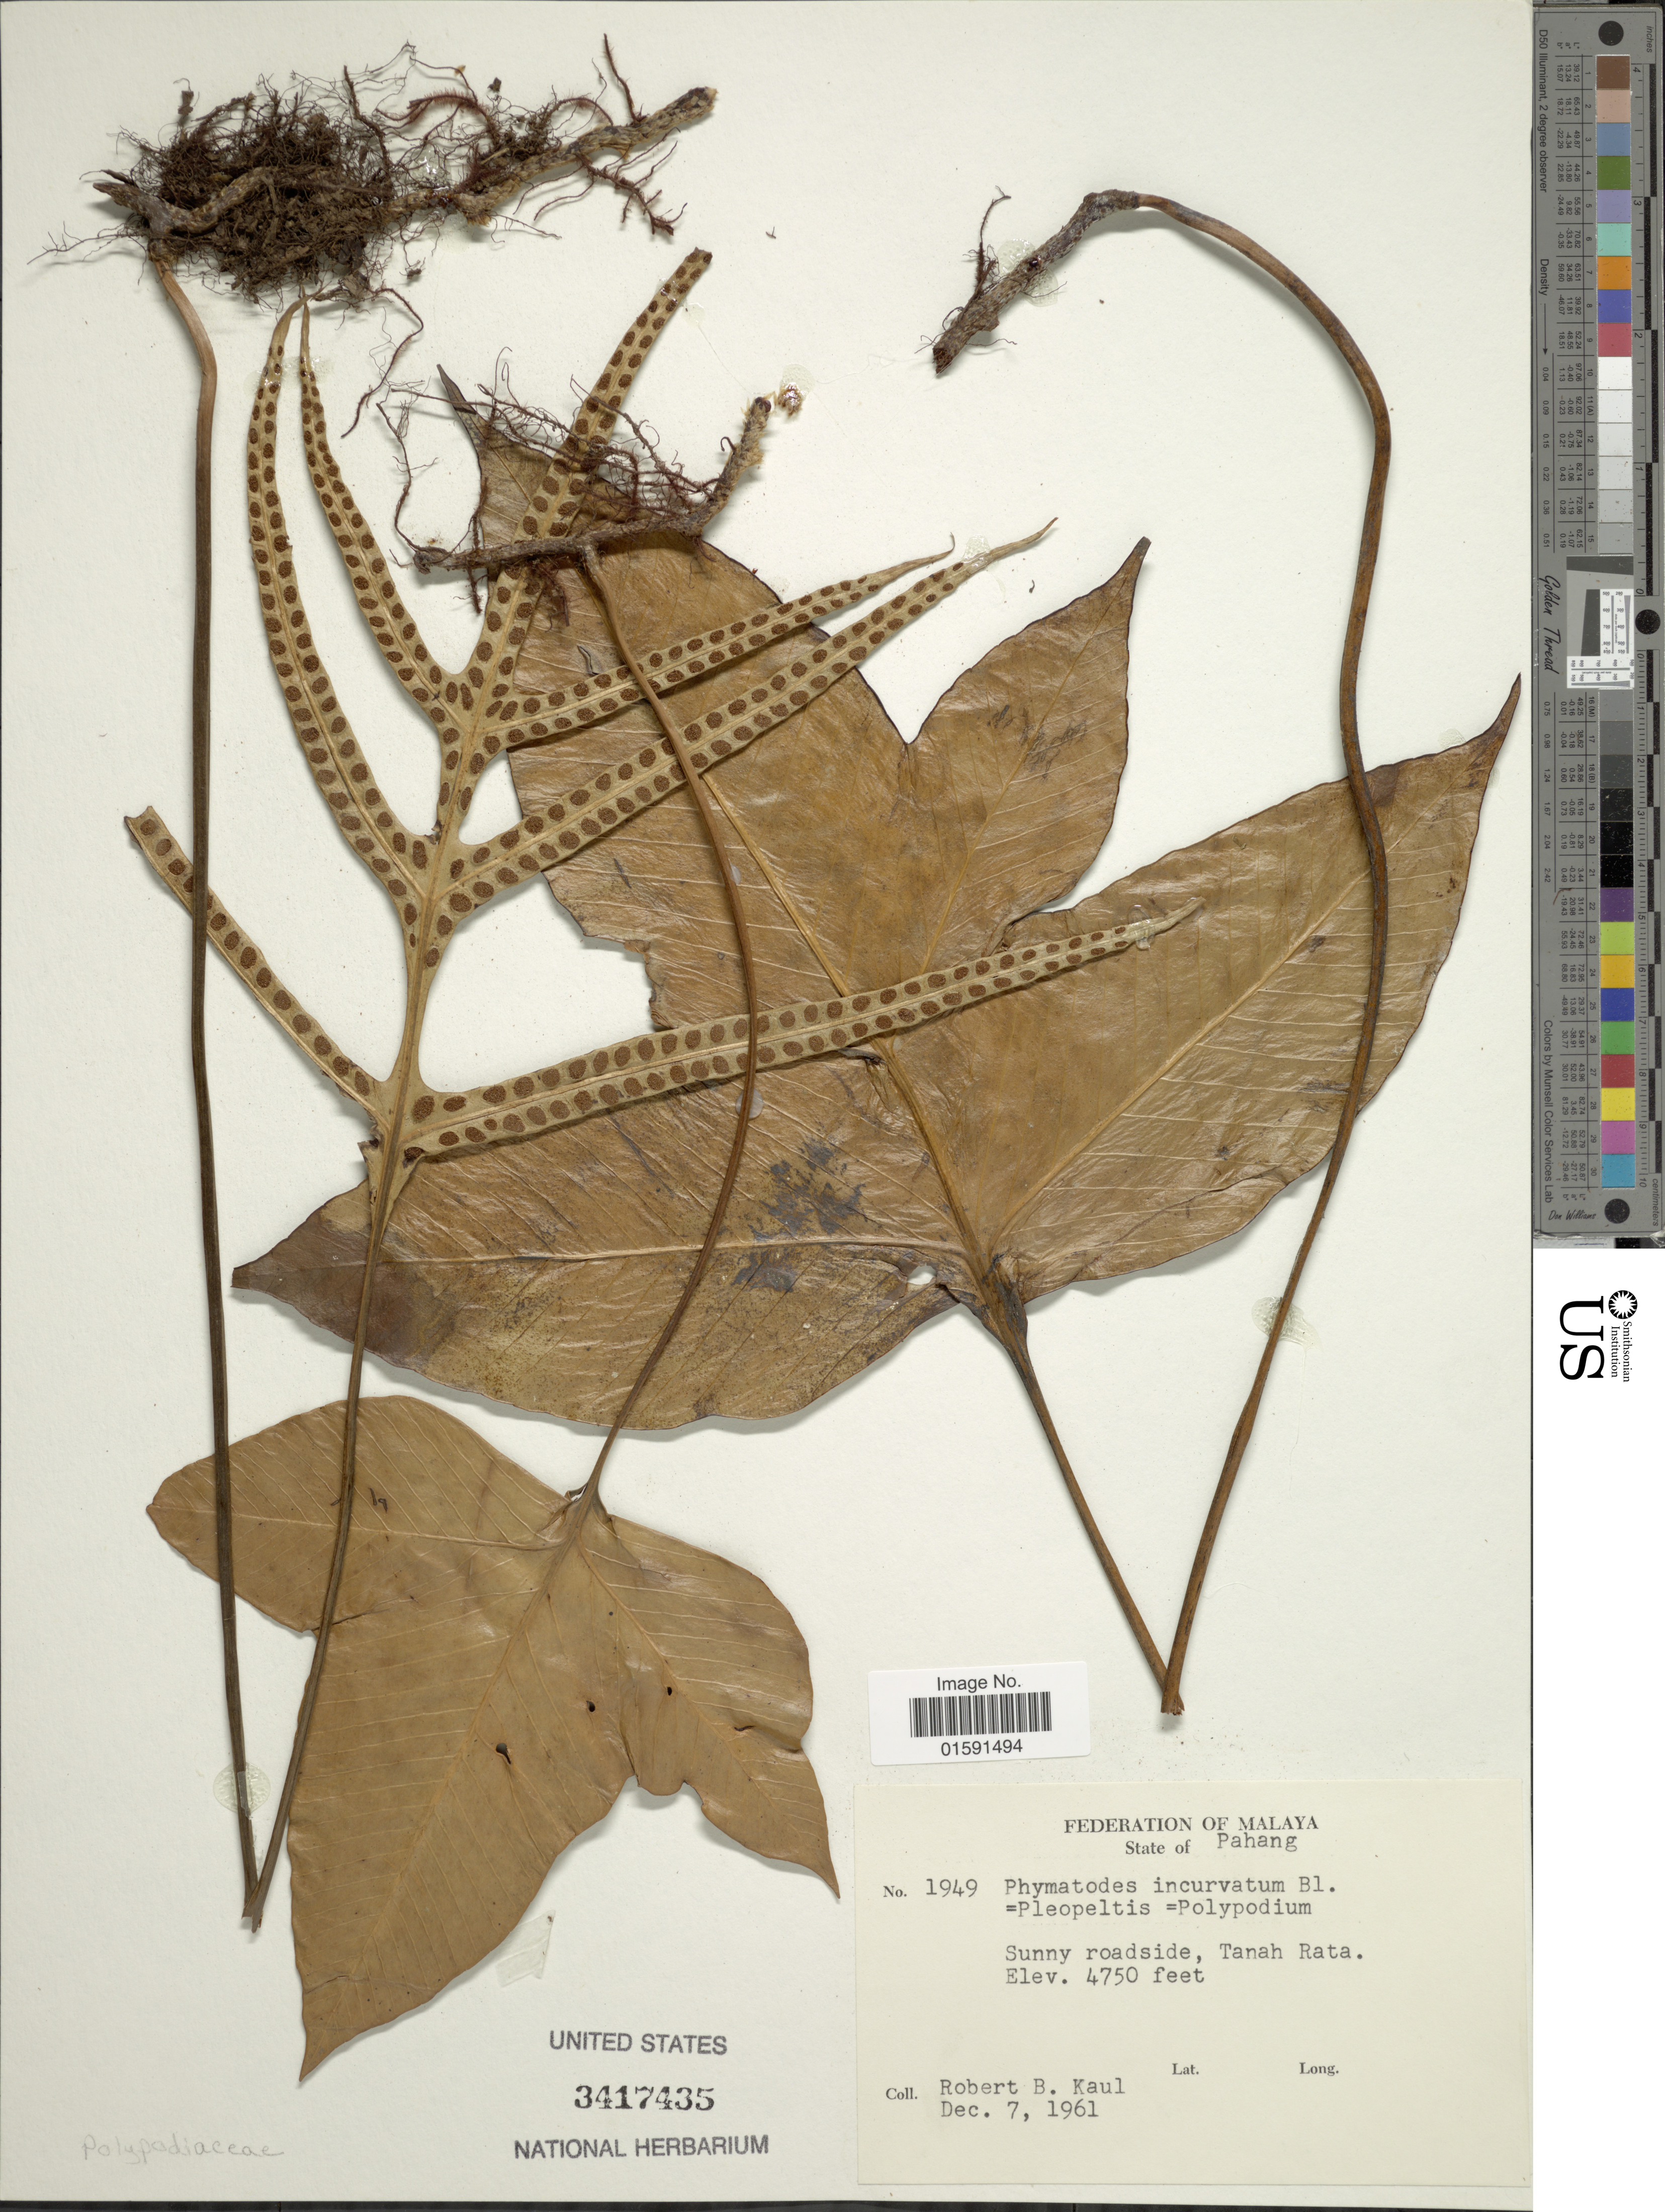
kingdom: Plantae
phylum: Tracheophyta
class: Polypodiopsida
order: Polypodiales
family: Polypodiaceae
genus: Selliguea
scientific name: Selliguea triloba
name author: (Houtt.) M.G. Price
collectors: R. Kaul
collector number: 1949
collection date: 1961-12-07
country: Malaysia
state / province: Pahang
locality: State of Pahang. Sunny roadside, Tanah Rata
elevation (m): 1448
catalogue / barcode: US 3417435